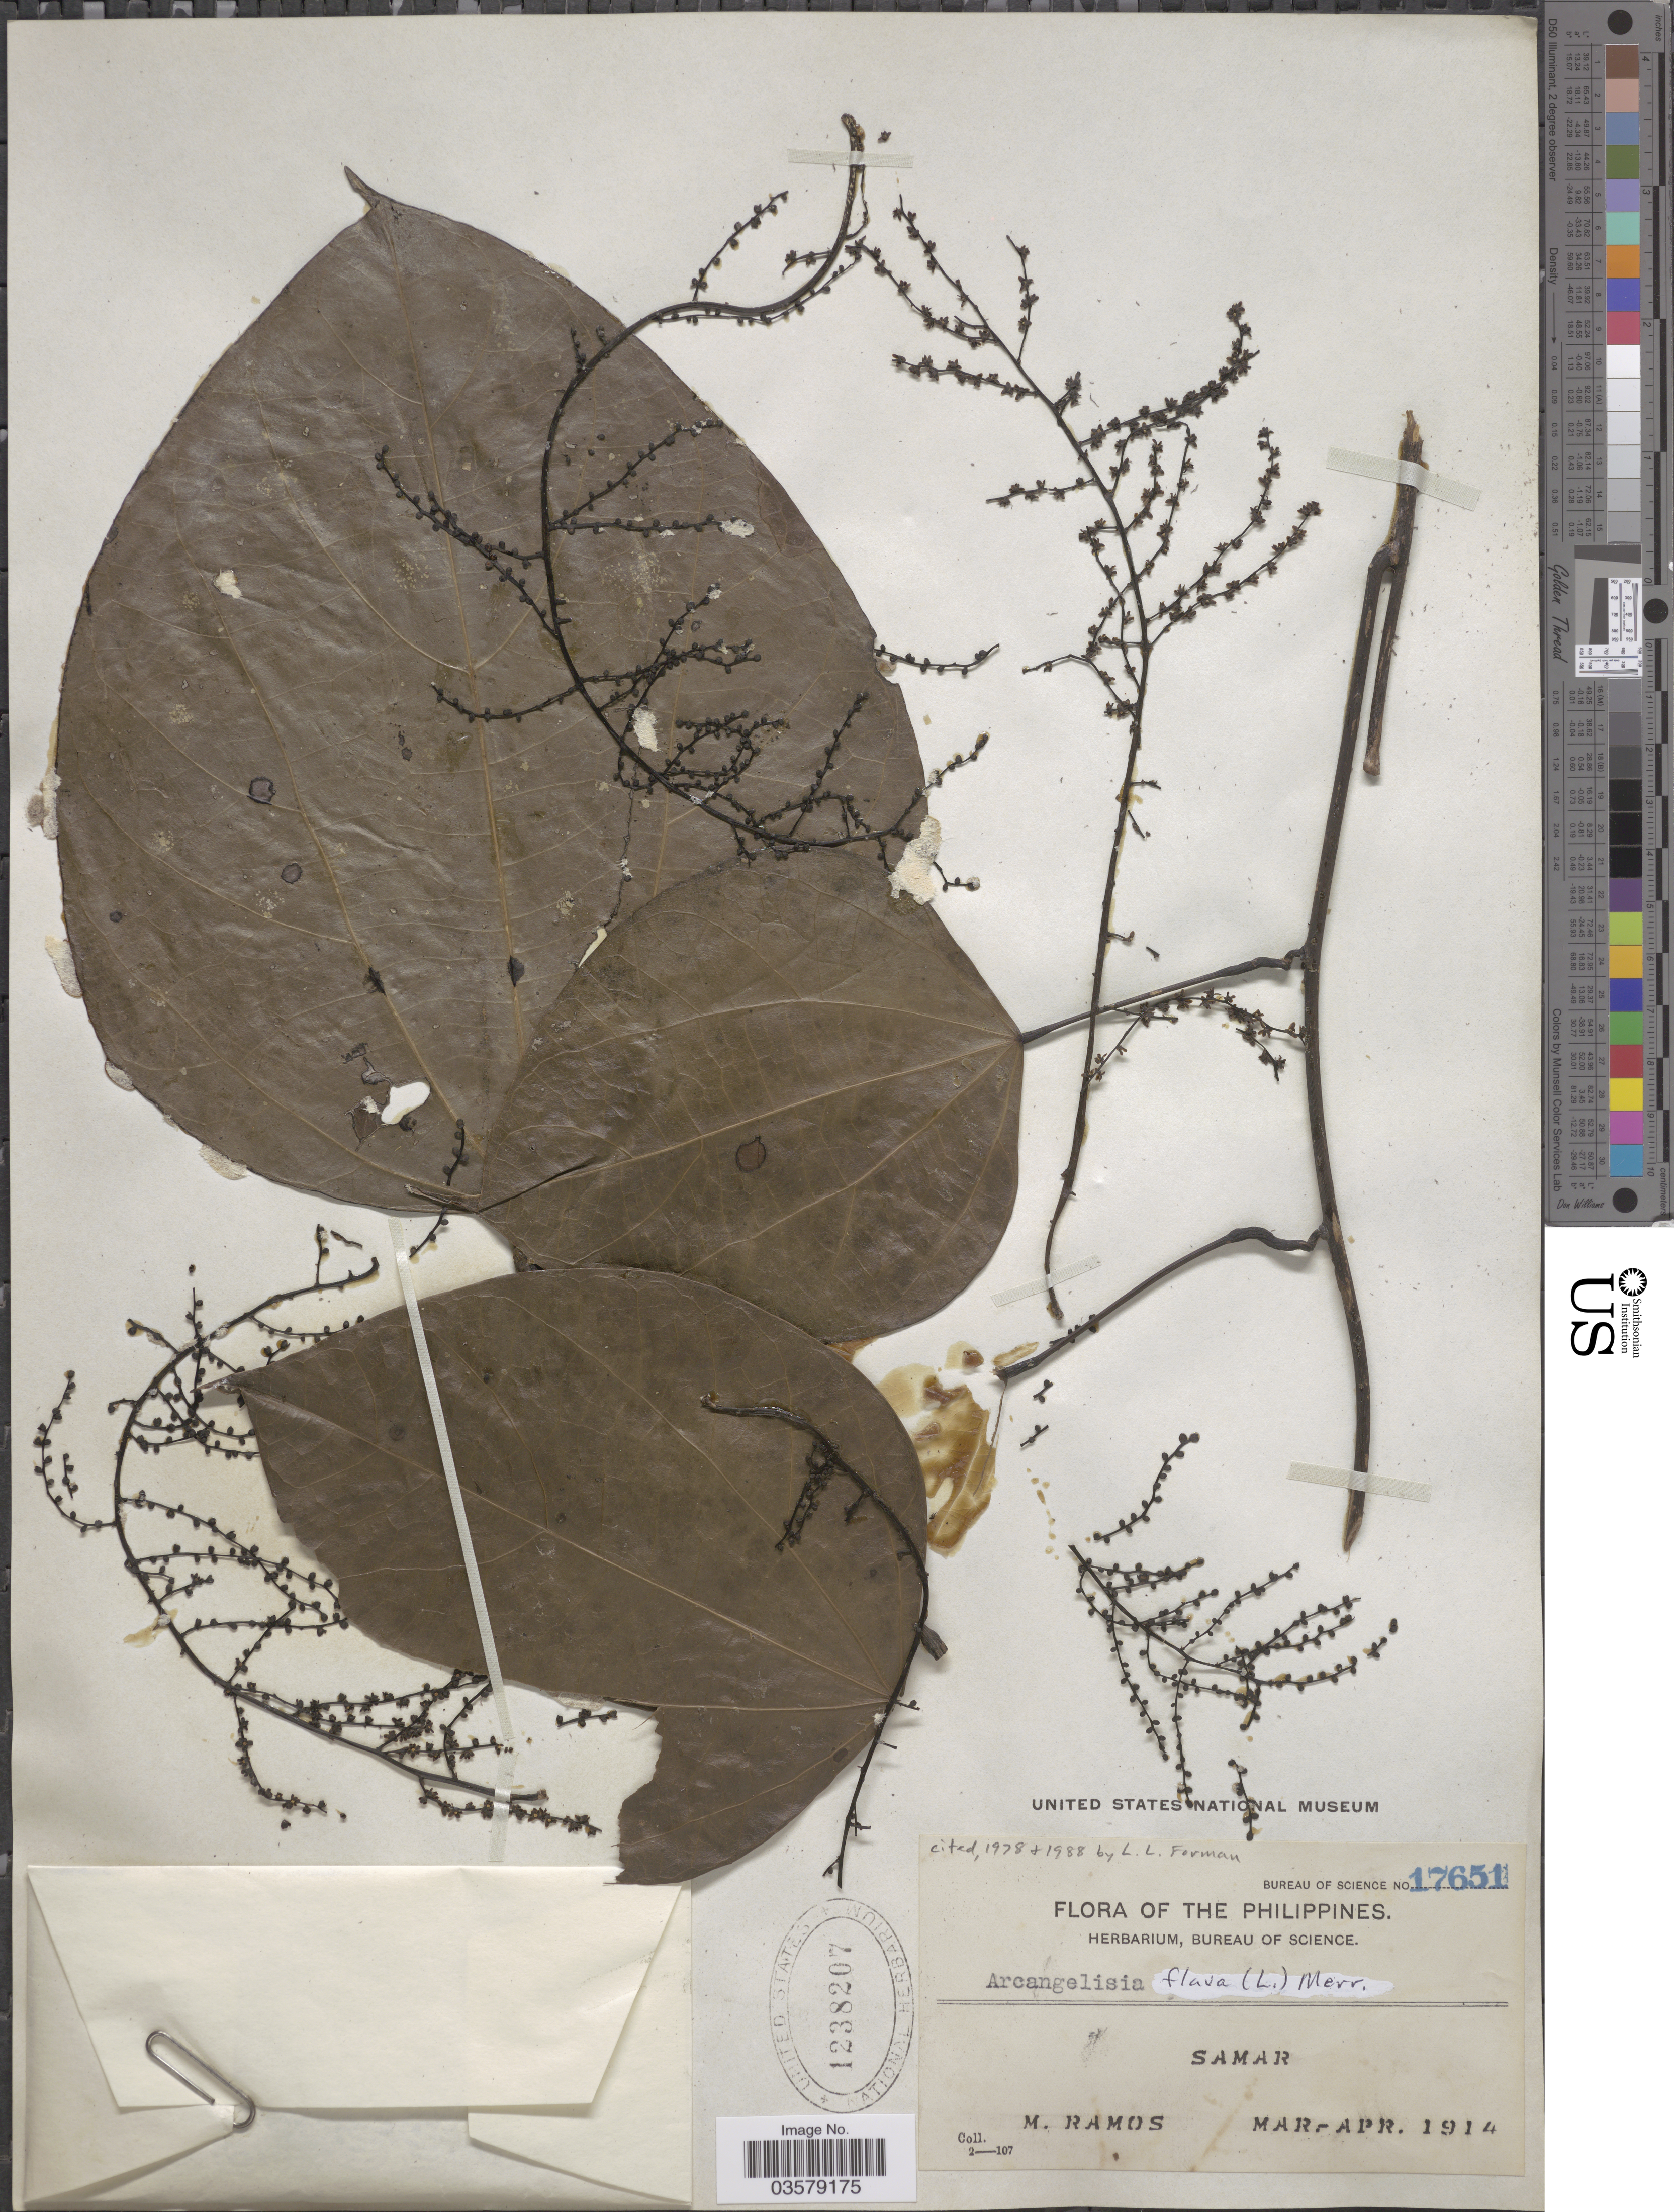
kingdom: Plantae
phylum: Tracheophyta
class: Magnoliopsida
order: Ranunculales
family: Menispermaceae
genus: Arcangelisia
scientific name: Arcangelisia flava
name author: (L.) Merr.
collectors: M. Ramos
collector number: Bureau of Science 17651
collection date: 1914-03/1914-04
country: Philippines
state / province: Eastern Visayas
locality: Samar.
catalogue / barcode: US 1238207